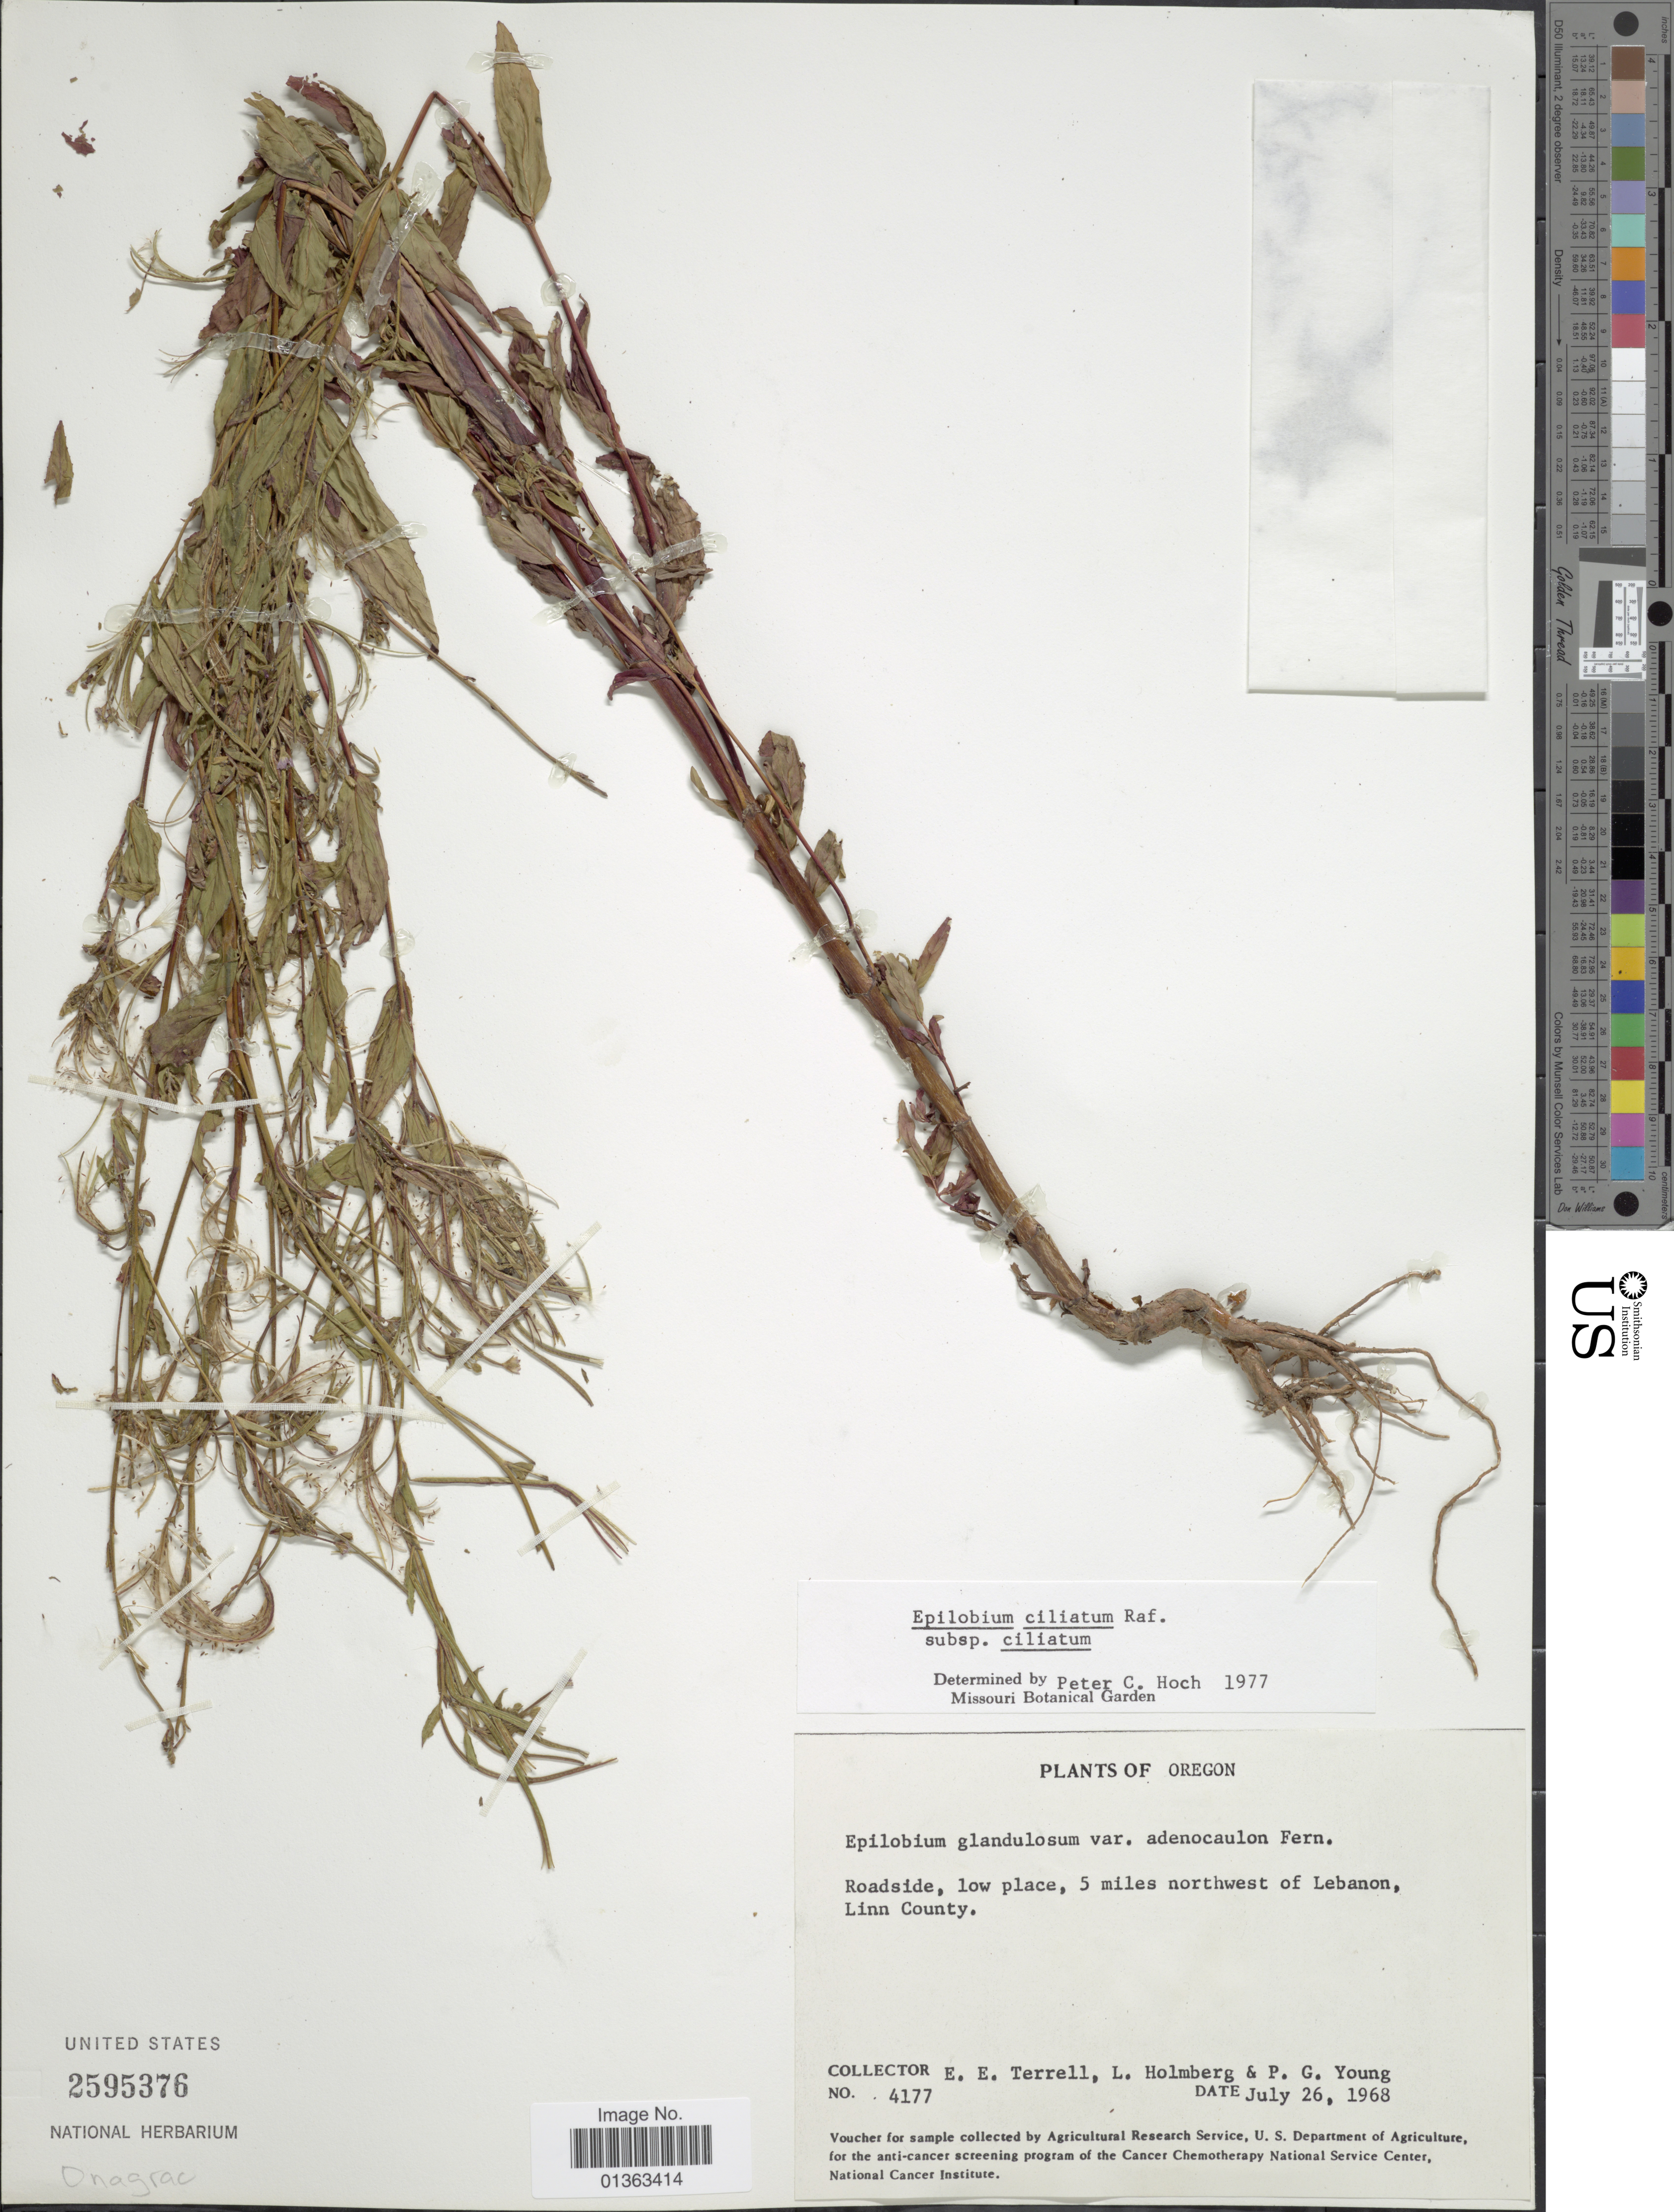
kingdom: Plantae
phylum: Tracheophyta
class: Magnoliopsida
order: Myrtales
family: Onagraceae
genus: Epilobium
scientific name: Epilobium ciliatum subsp. ciliatum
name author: Raf.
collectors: E. E. Terrell, L. Holmberg & P. Young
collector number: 4177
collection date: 1968-07-26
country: United States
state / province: Oregon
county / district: Linn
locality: Roadside, low place, 5 miles northwest of Lebanon, Linn County.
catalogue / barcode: US 2595376